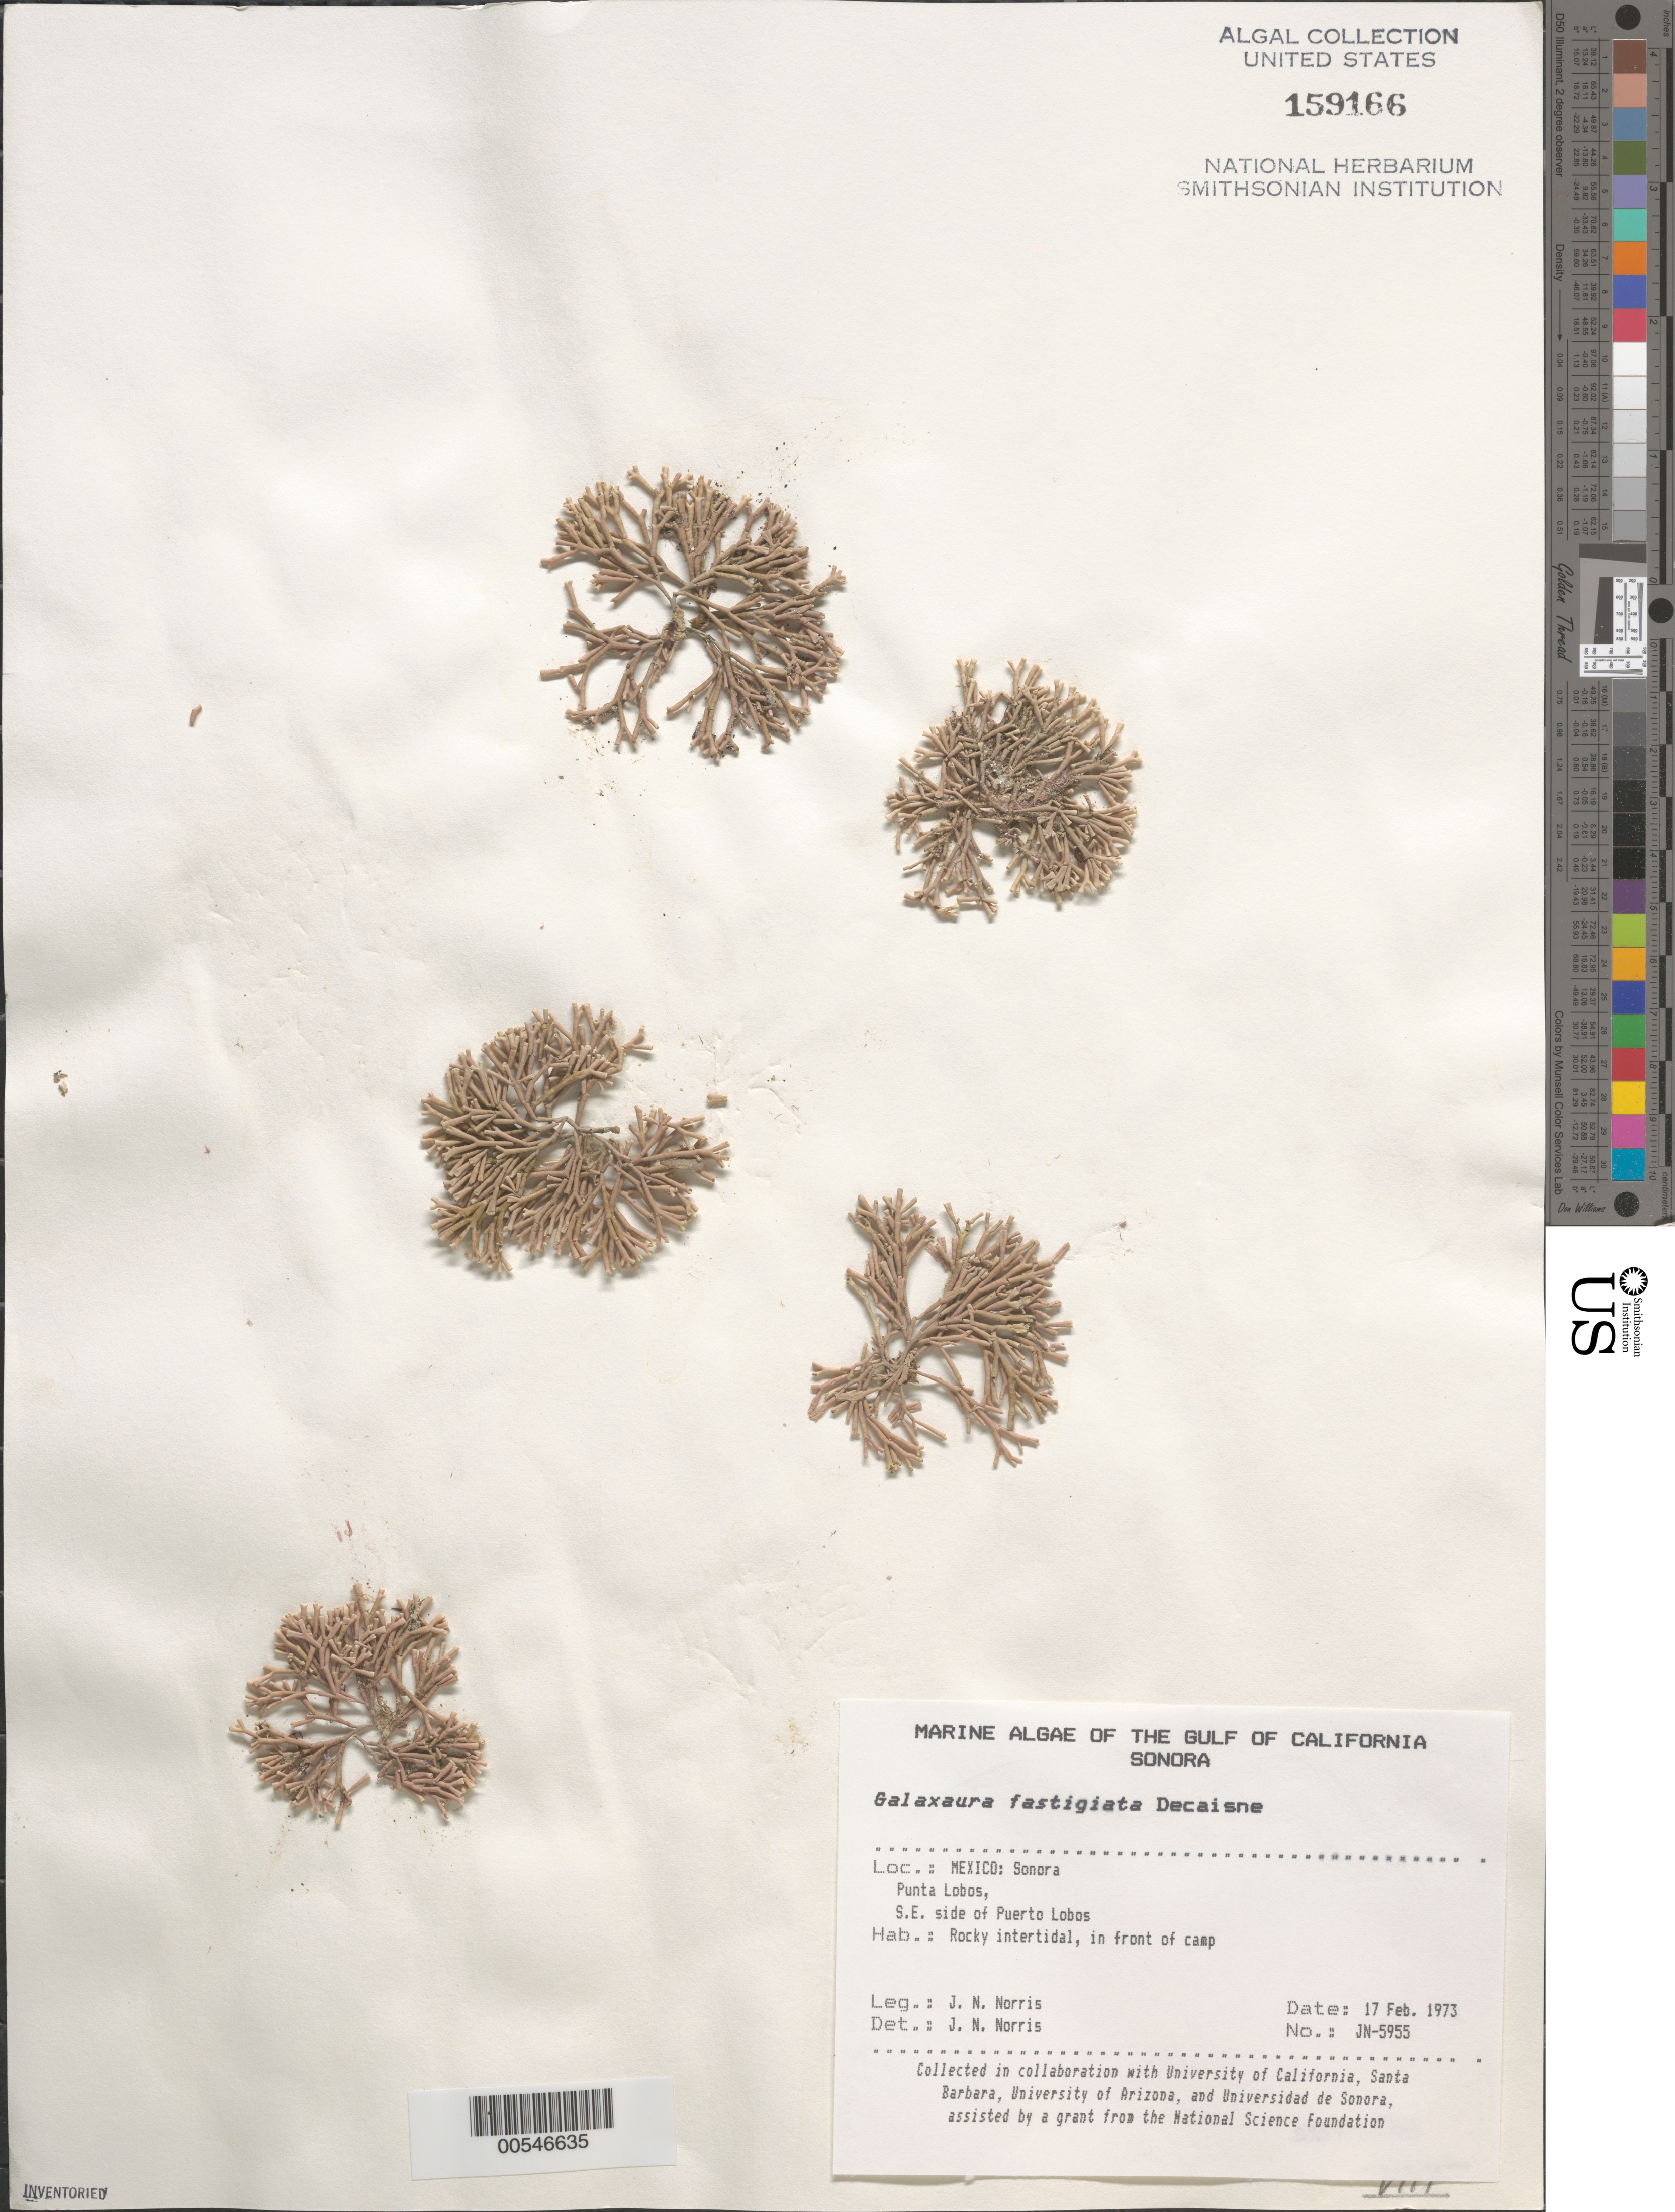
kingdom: Plantae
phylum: Rhodophyta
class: Florideophyceae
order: Nemaliales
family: Galaxauraceae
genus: Tricleocarpa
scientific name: Tricleocarpa fastigiata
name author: (Decne.) Huisman et al.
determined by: Algae name updating Project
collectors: J. N. Norris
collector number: JN-5955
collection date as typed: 17 Feb 1973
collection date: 1973-02-17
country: Mexico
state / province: Sonora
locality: Cabo Tepoca, Puerto de Lobos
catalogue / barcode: US 159166